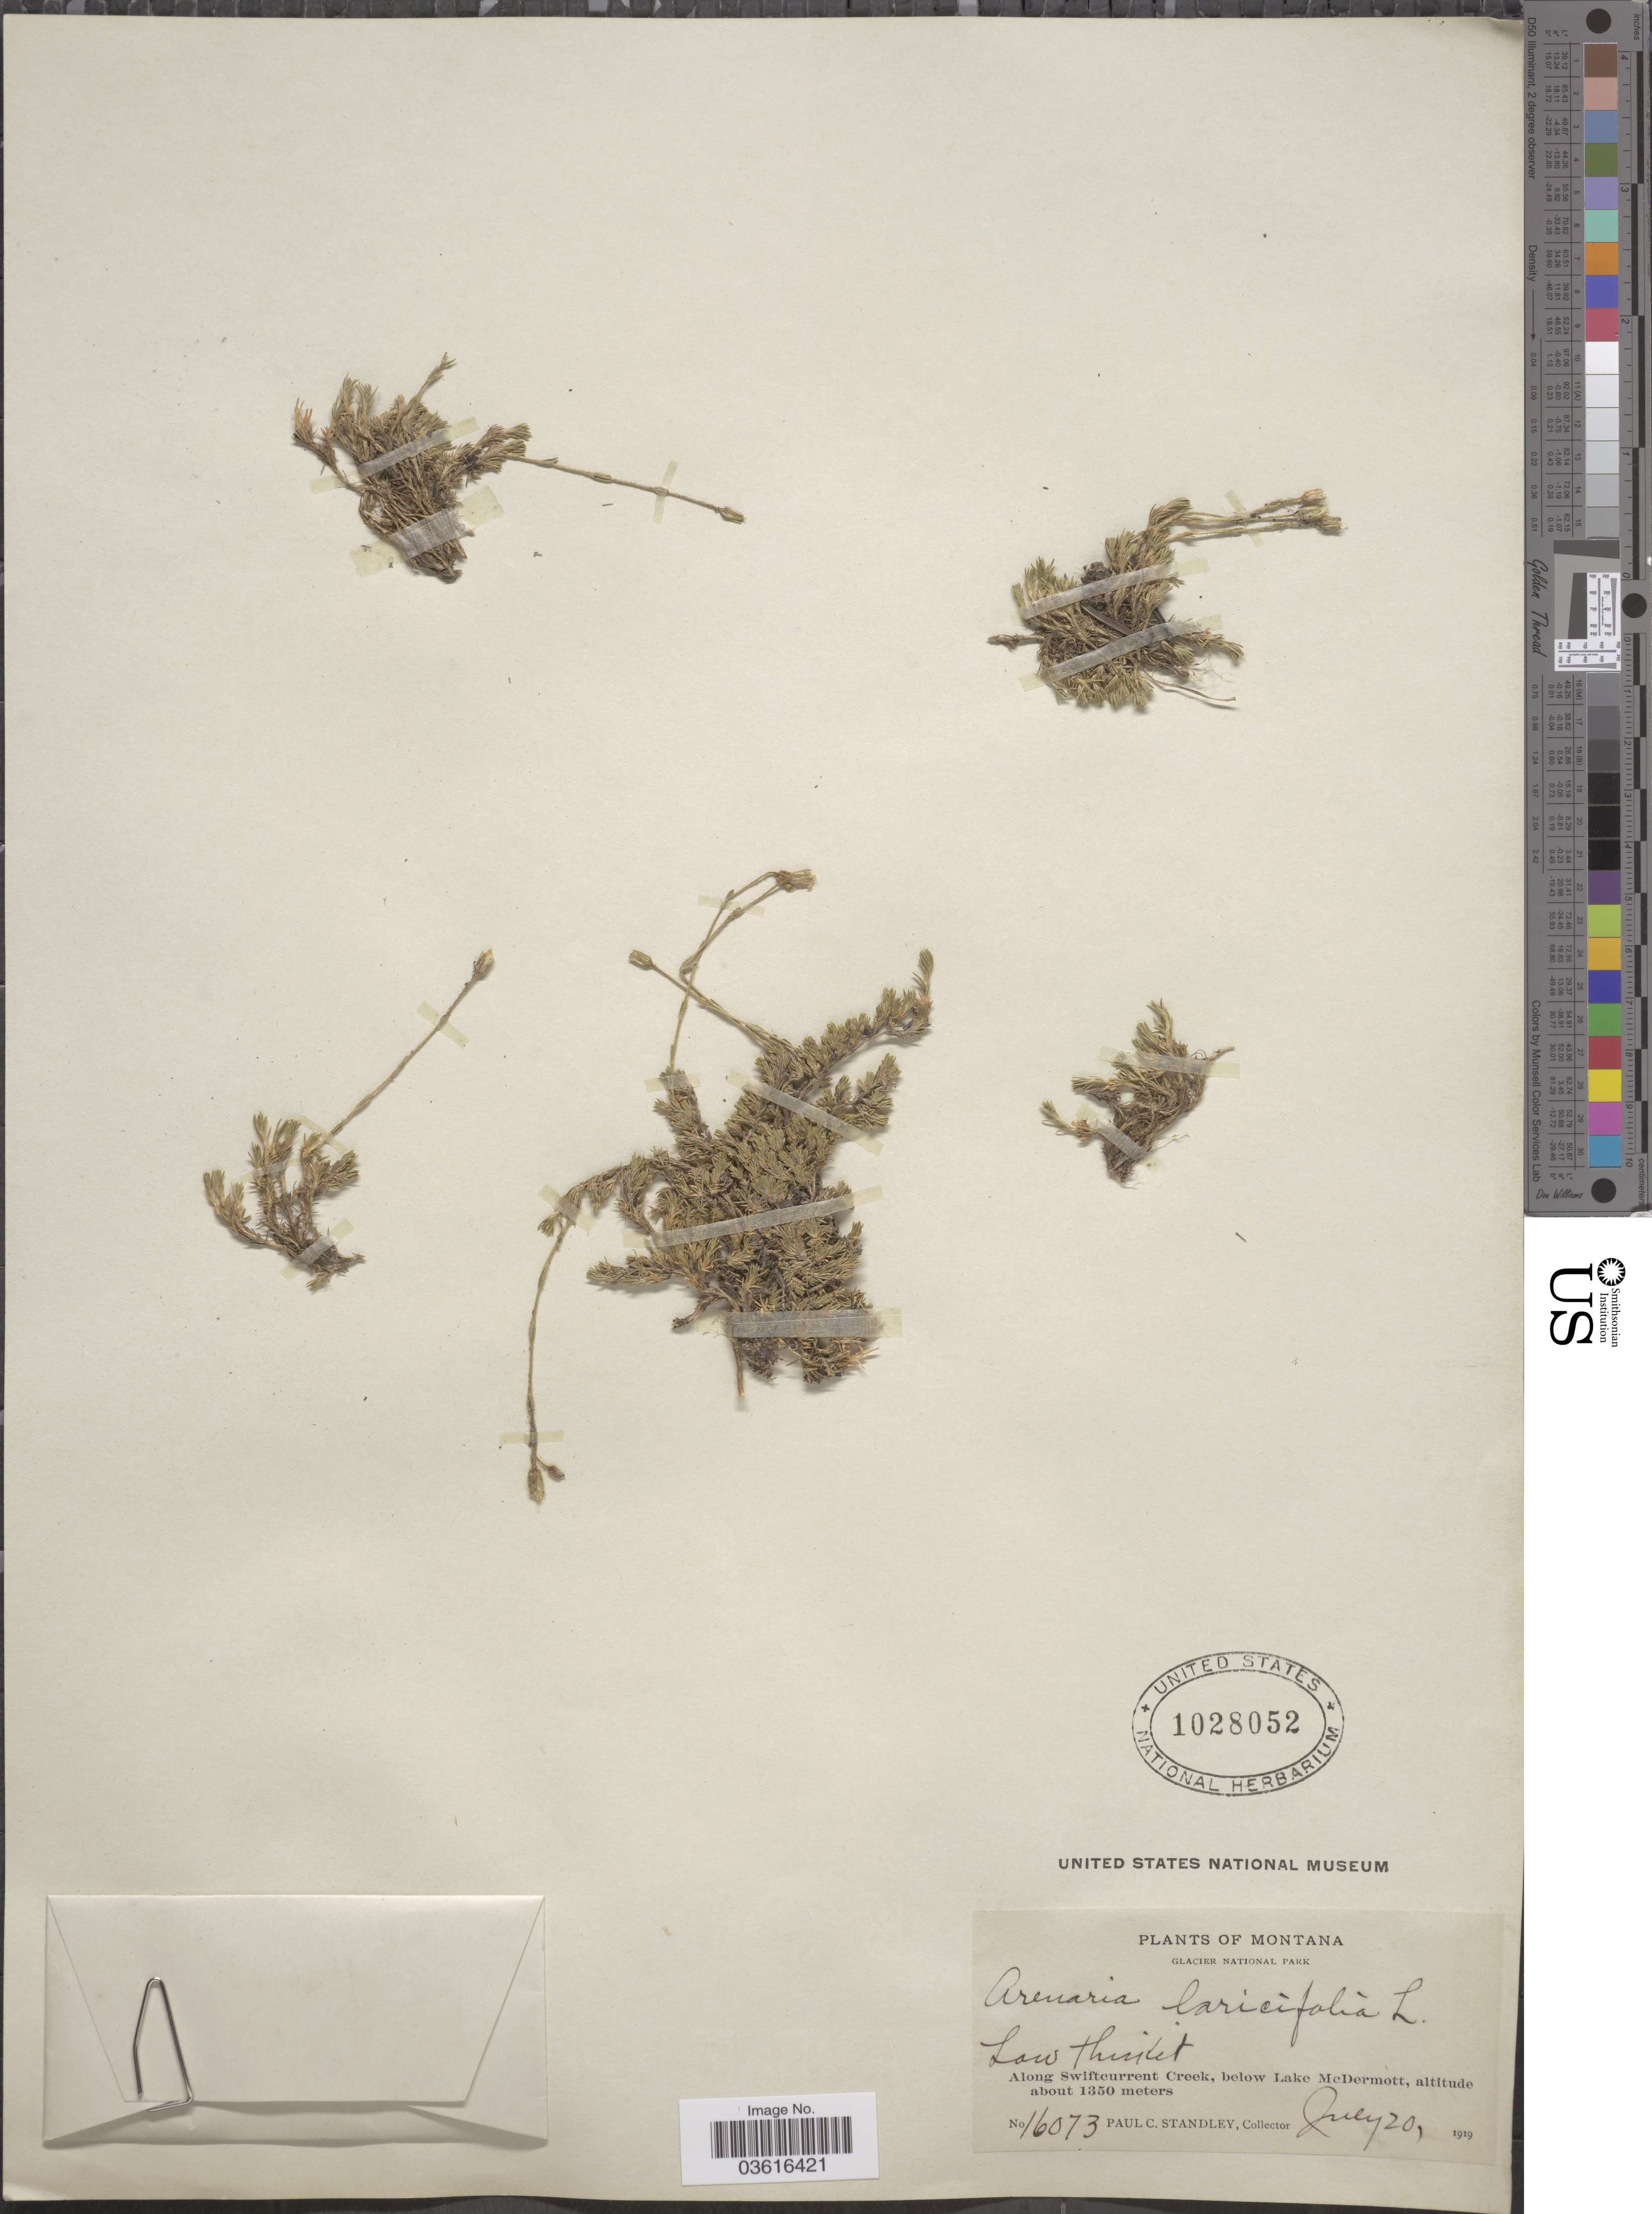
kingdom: Plantae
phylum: Tracheophyta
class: Magnoliopsida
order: Caryophyllales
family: Caryophyllaceae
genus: Cherleria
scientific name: Cherleria obtusiloba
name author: (Rydb.) A.J. Moore & Dillenb.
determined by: Strong, M. T., (US), Smithsonian Institution - National Museum of Natural History (UNITED STATES)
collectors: P. C. Standley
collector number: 16073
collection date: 1919-07-20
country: United States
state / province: Montana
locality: Glacier National Park. Along swiftcurrent Creek, below Lake McDermott.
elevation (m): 1350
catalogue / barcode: US 1028052